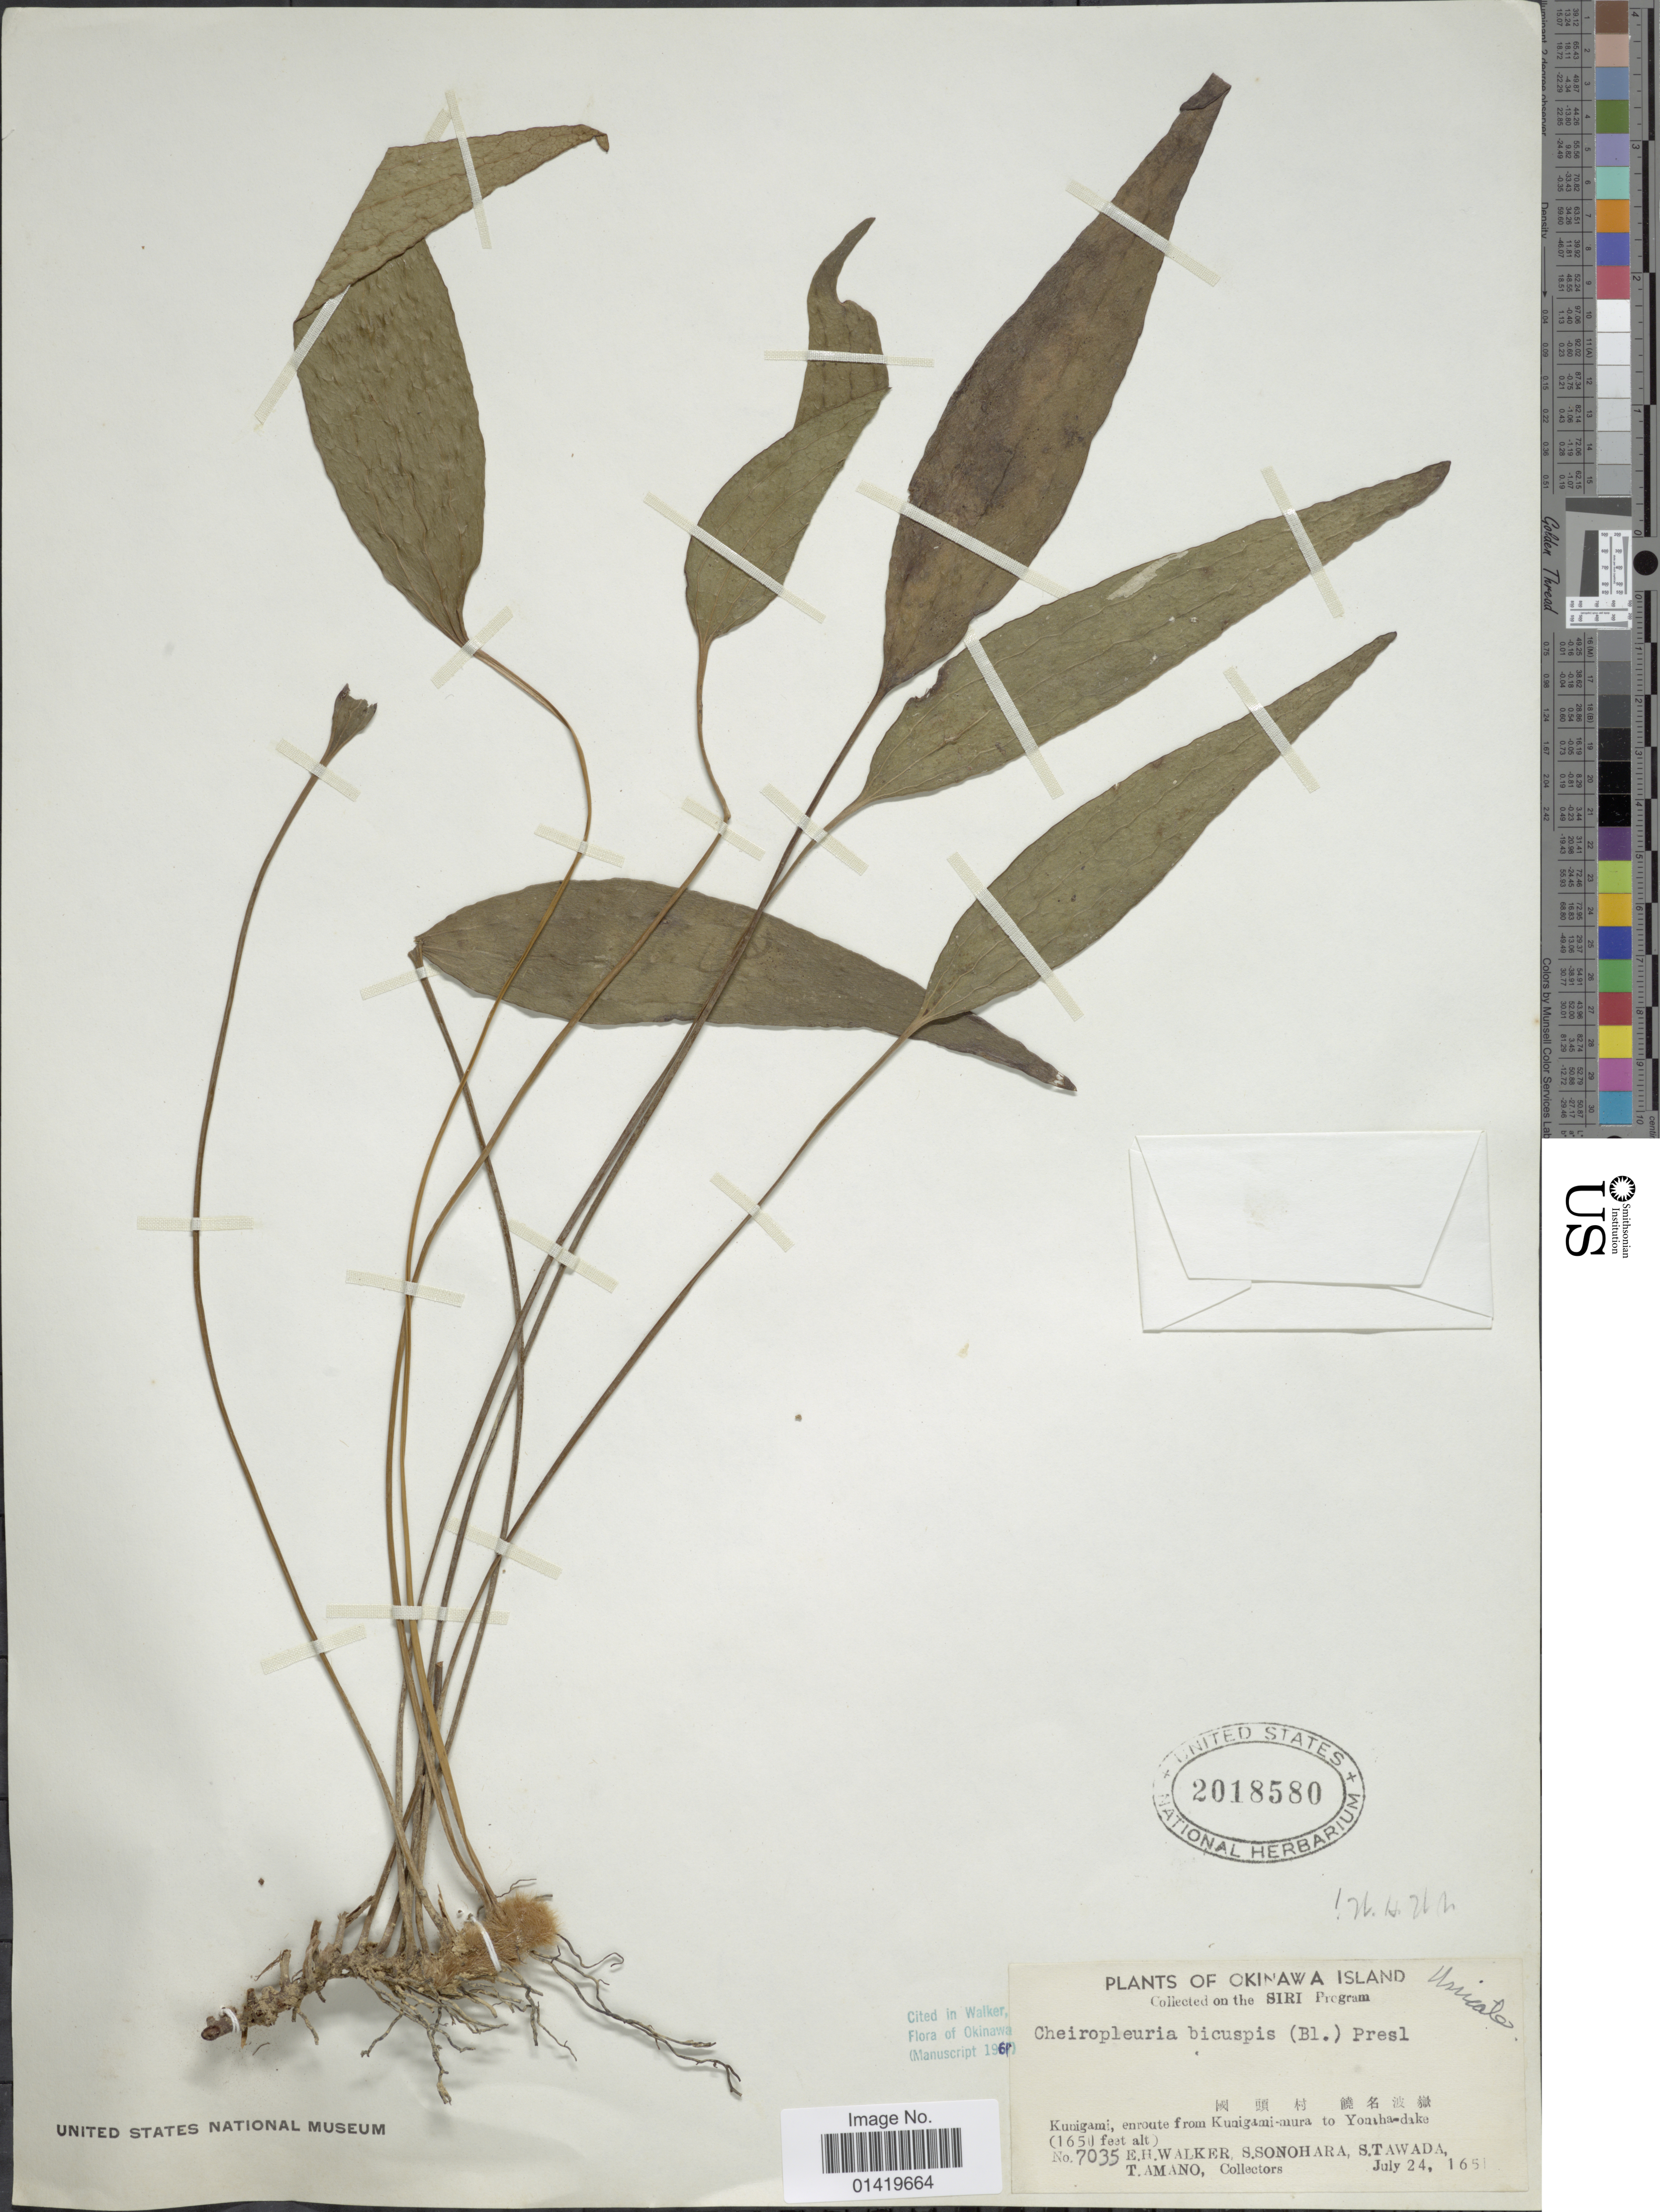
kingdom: Plantae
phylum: Tracheophyta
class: Polypodiopsida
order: Gleicheniales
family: Dipteridaceae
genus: Cheiropleuria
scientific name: Cheiropleuria bicuspis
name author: (Blume) C. Presl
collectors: E. H. Walker, S. Sonohara, S. Tawada & T. Amano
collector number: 7035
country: Japan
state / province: Okinawa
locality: Okinawa Island. Kunigami, en route from Kunigami-mura to Yomha-dake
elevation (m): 503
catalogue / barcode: US 2018580